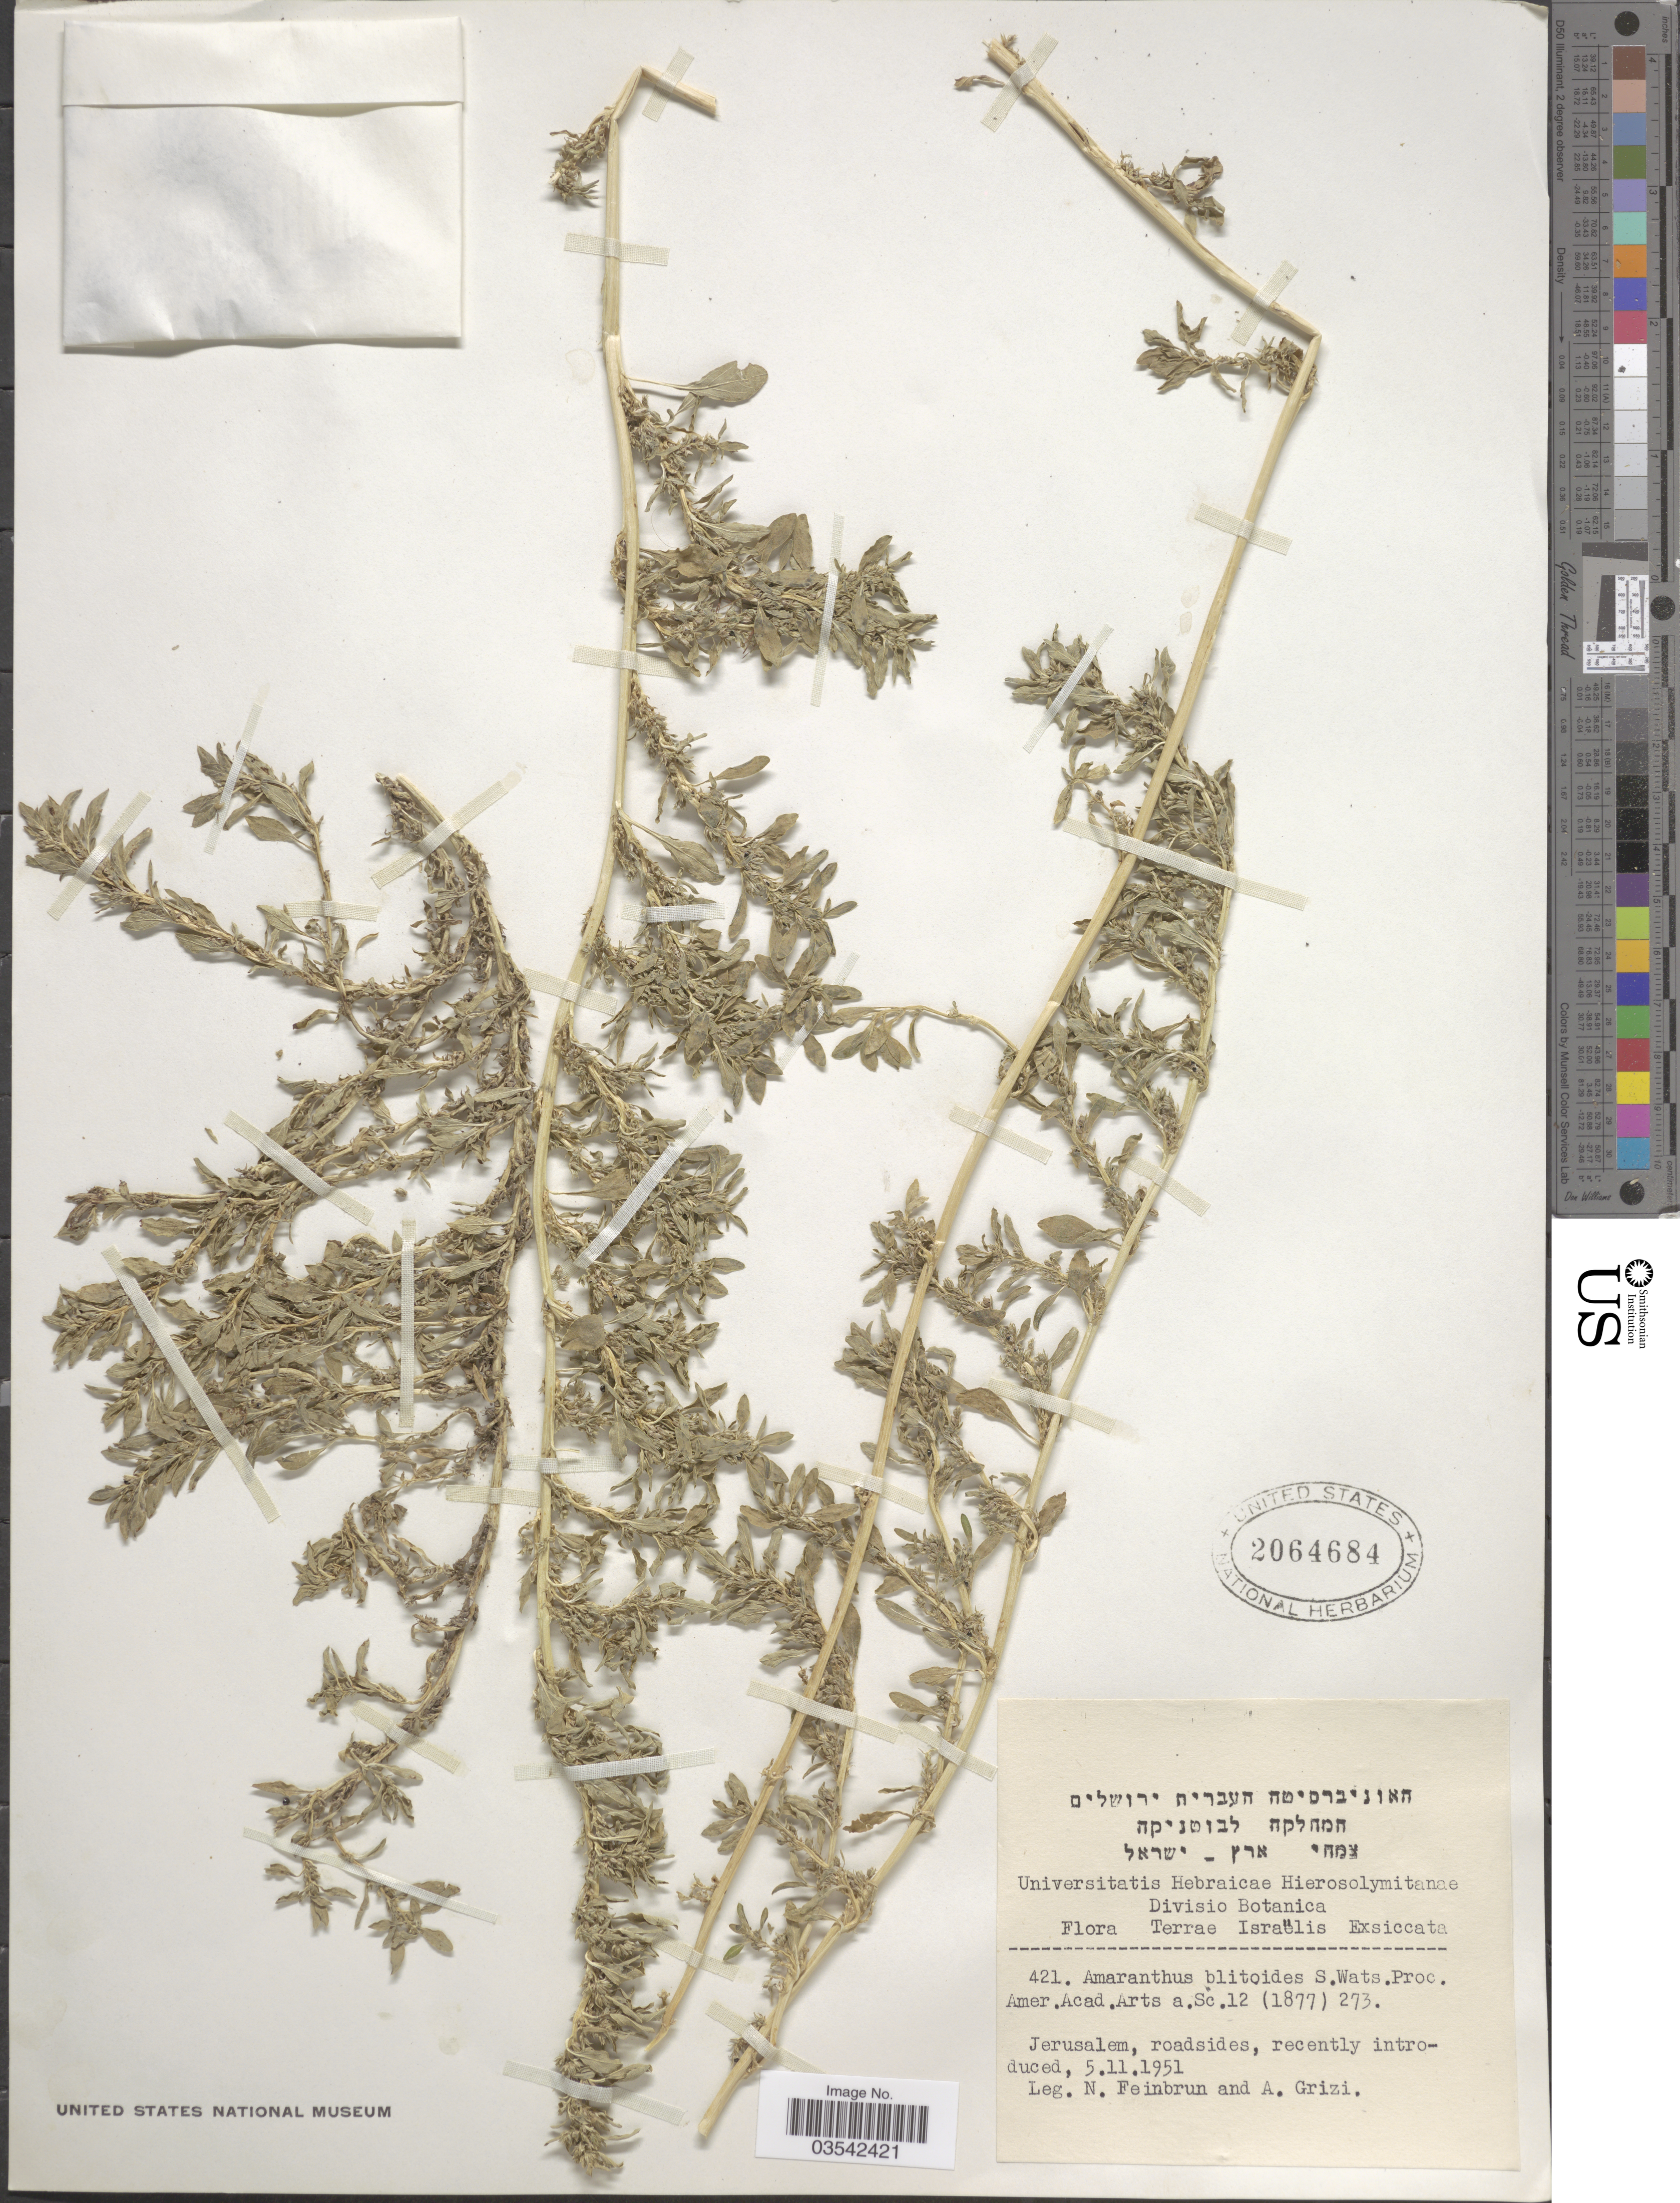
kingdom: Plantae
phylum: Tracheophyta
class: Magnoliopsida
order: Caryophyllales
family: Amaranthaceae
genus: Amaranthus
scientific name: Amaranthus blitoides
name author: S. Watson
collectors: N. Feinbrun & A. Grizi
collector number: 421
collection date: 1951-11-05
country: Israel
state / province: Jerusalem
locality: Terrae Israëlis.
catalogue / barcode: US 2064684